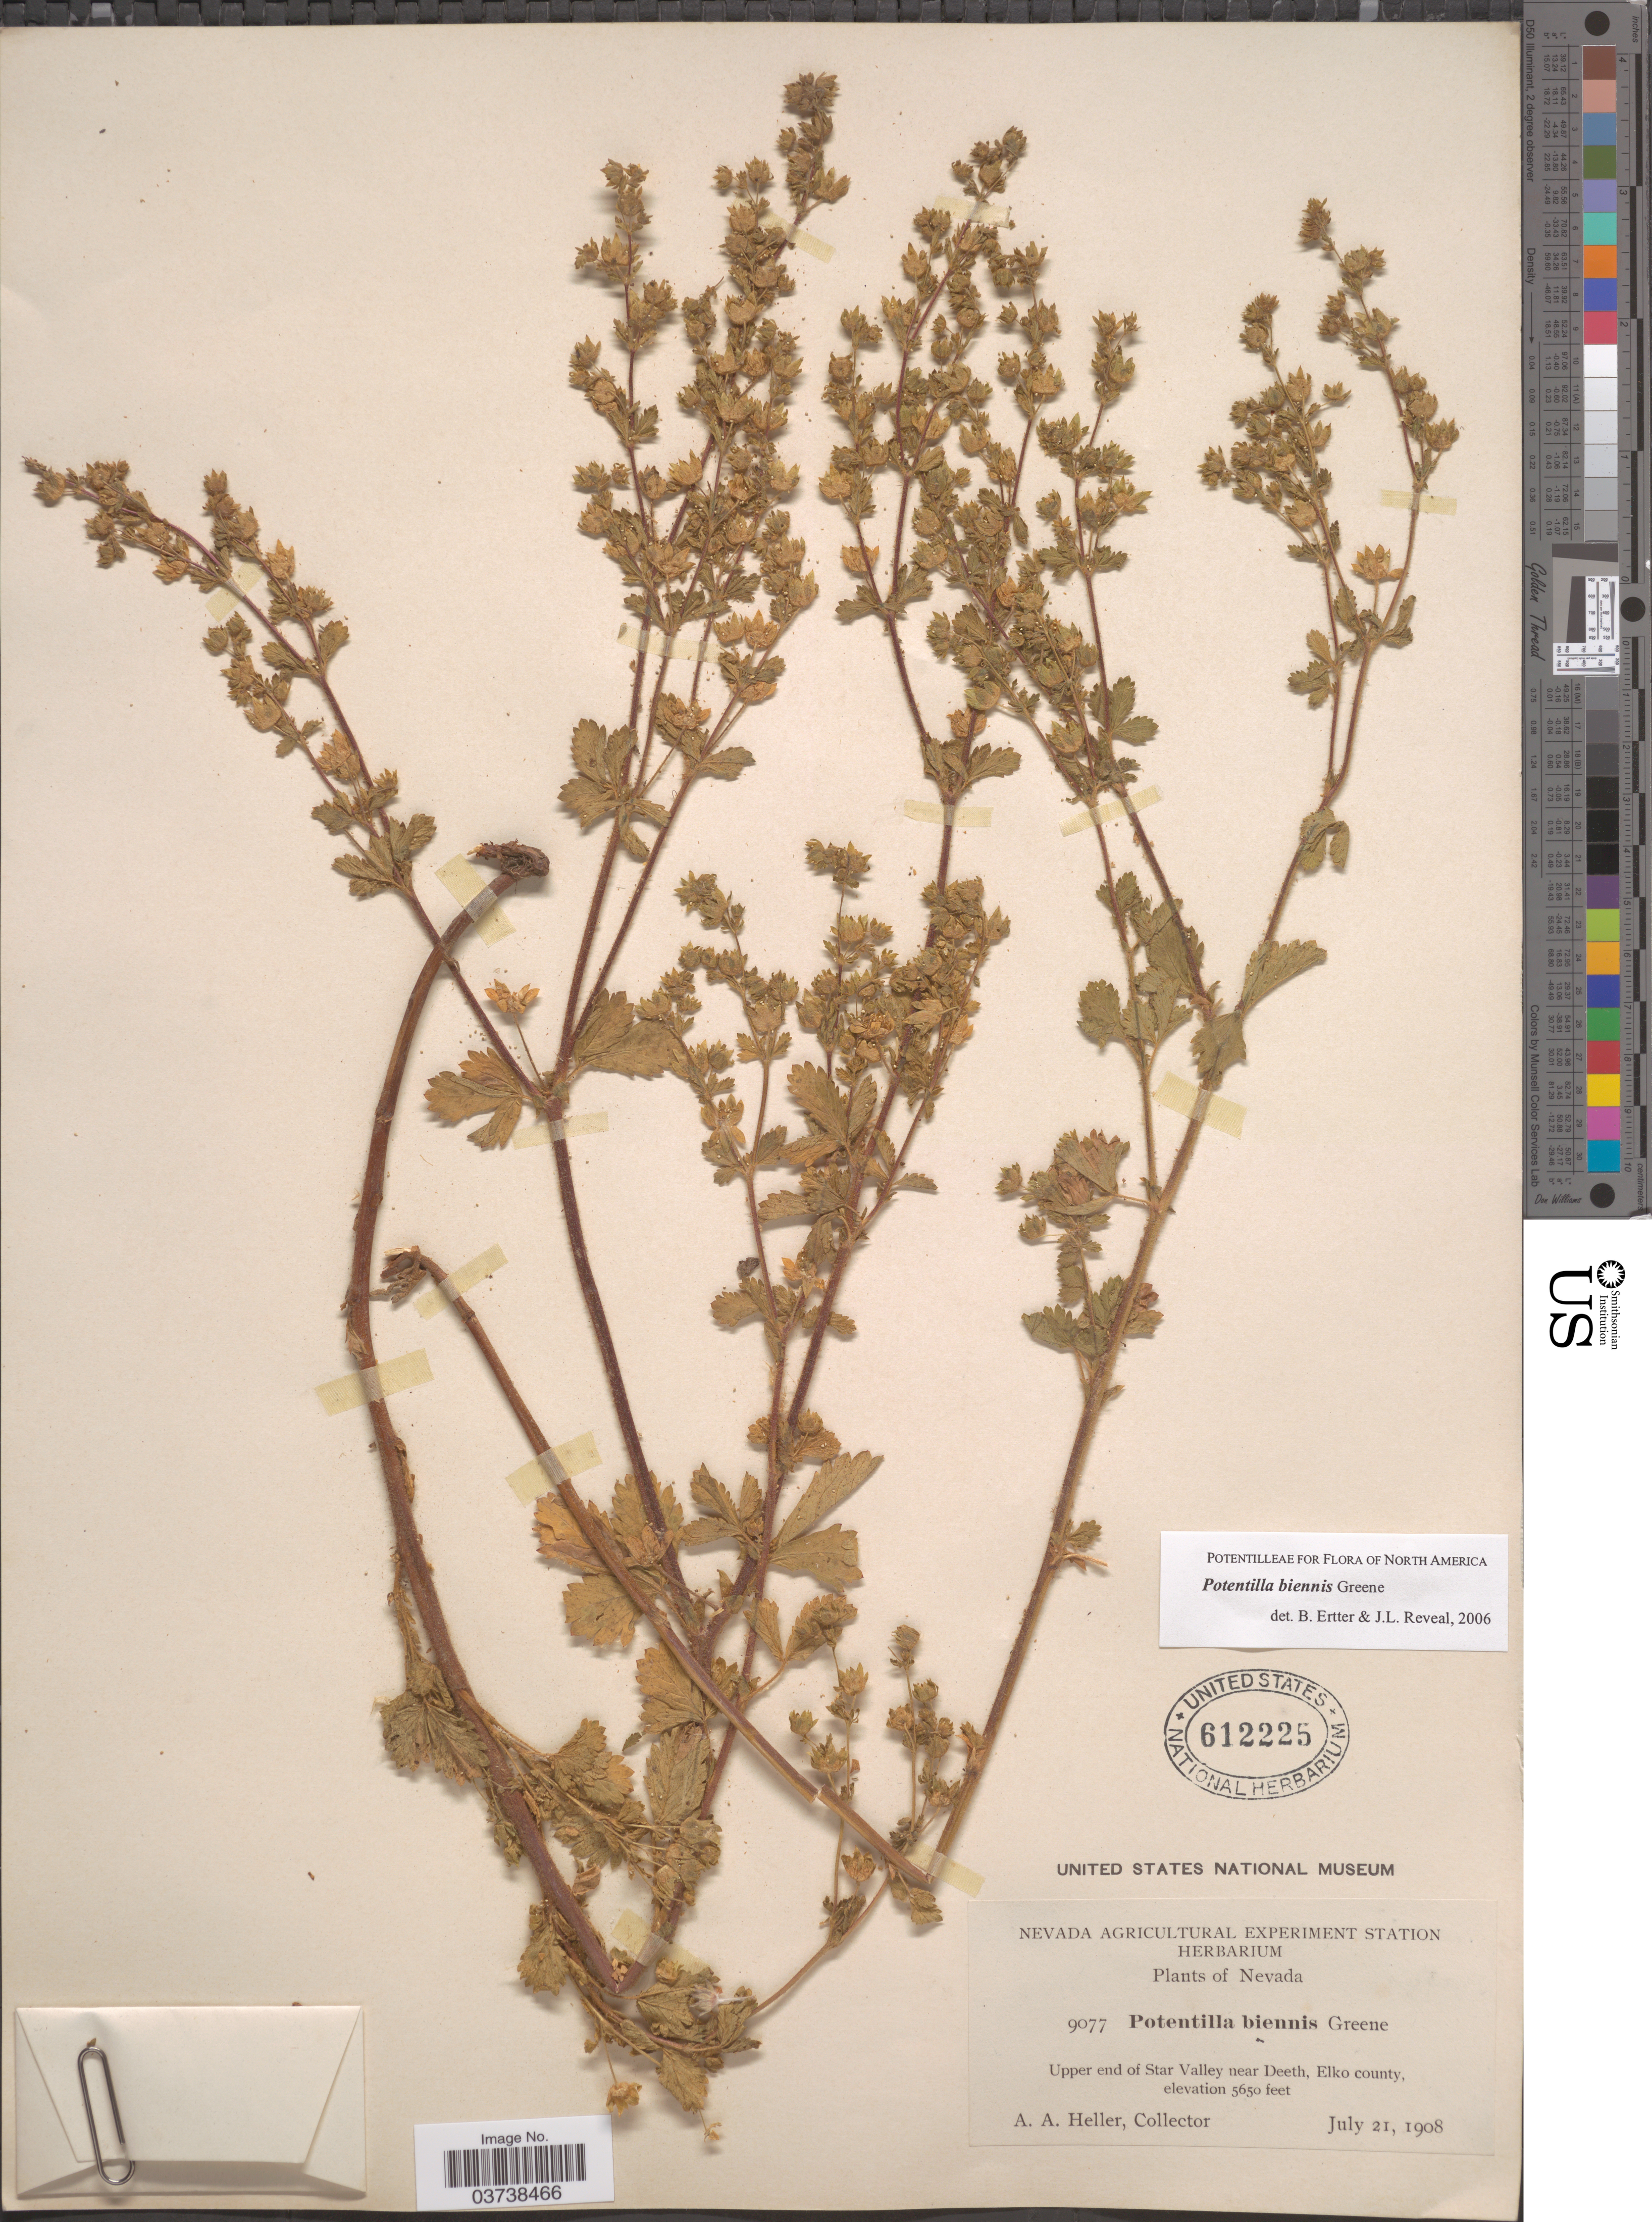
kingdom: Plantae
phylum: Tracheophyta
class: Magnoliopsida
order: Rosales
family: Rosaceae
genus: Potentilla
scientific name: Potentilla biennis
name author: Greene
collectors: A. A. Heller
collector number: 9077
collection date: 1908-07-21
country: United States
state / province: Nevada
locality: Upper end of Star Valley near Deeth, Elko county.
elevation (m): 1722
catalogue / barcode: US 612225